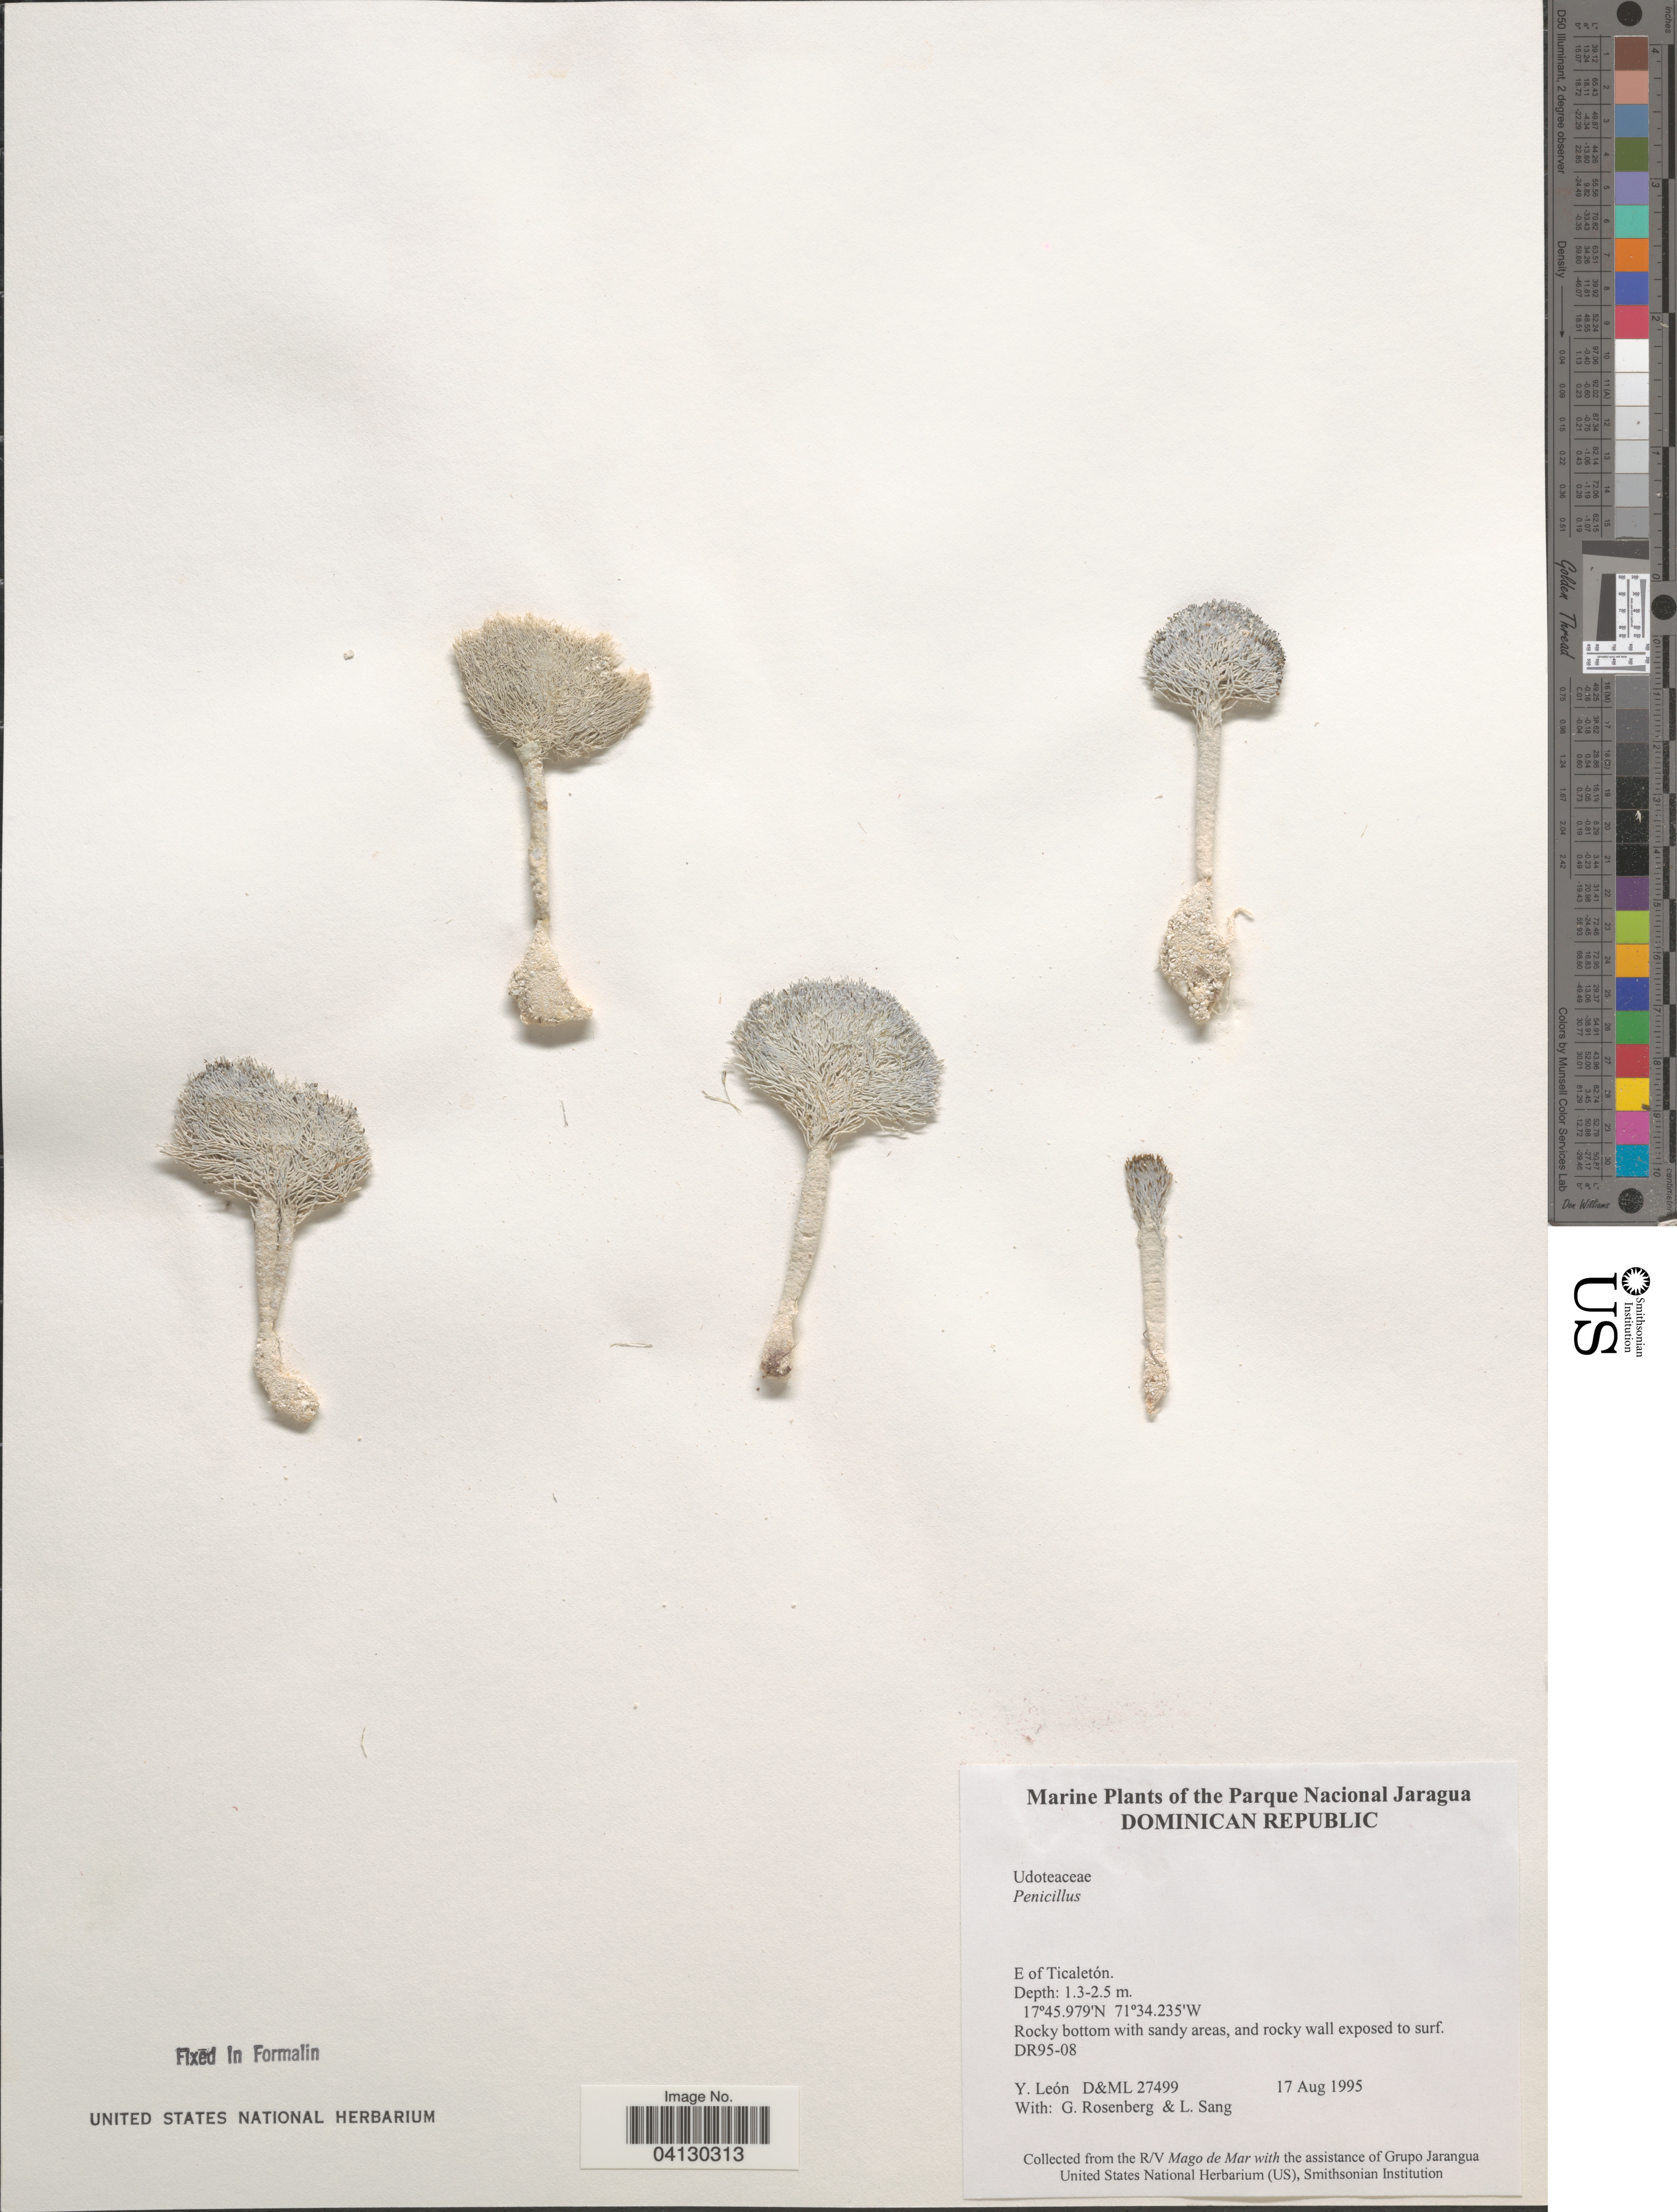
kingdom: Plantae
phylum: Chlorophyta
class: Ulvophyceae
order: Bryopsidales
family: Udoteaceae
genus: Penicillus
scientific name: Penicillus sp.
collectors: Y. León, G. Rosenberg & L. Sang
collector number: D&ML27499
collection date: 1995-08-17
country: Dominican Republic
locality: The Parque Nacional Jaragua. E of Ticaletón.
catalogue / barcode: US 328944